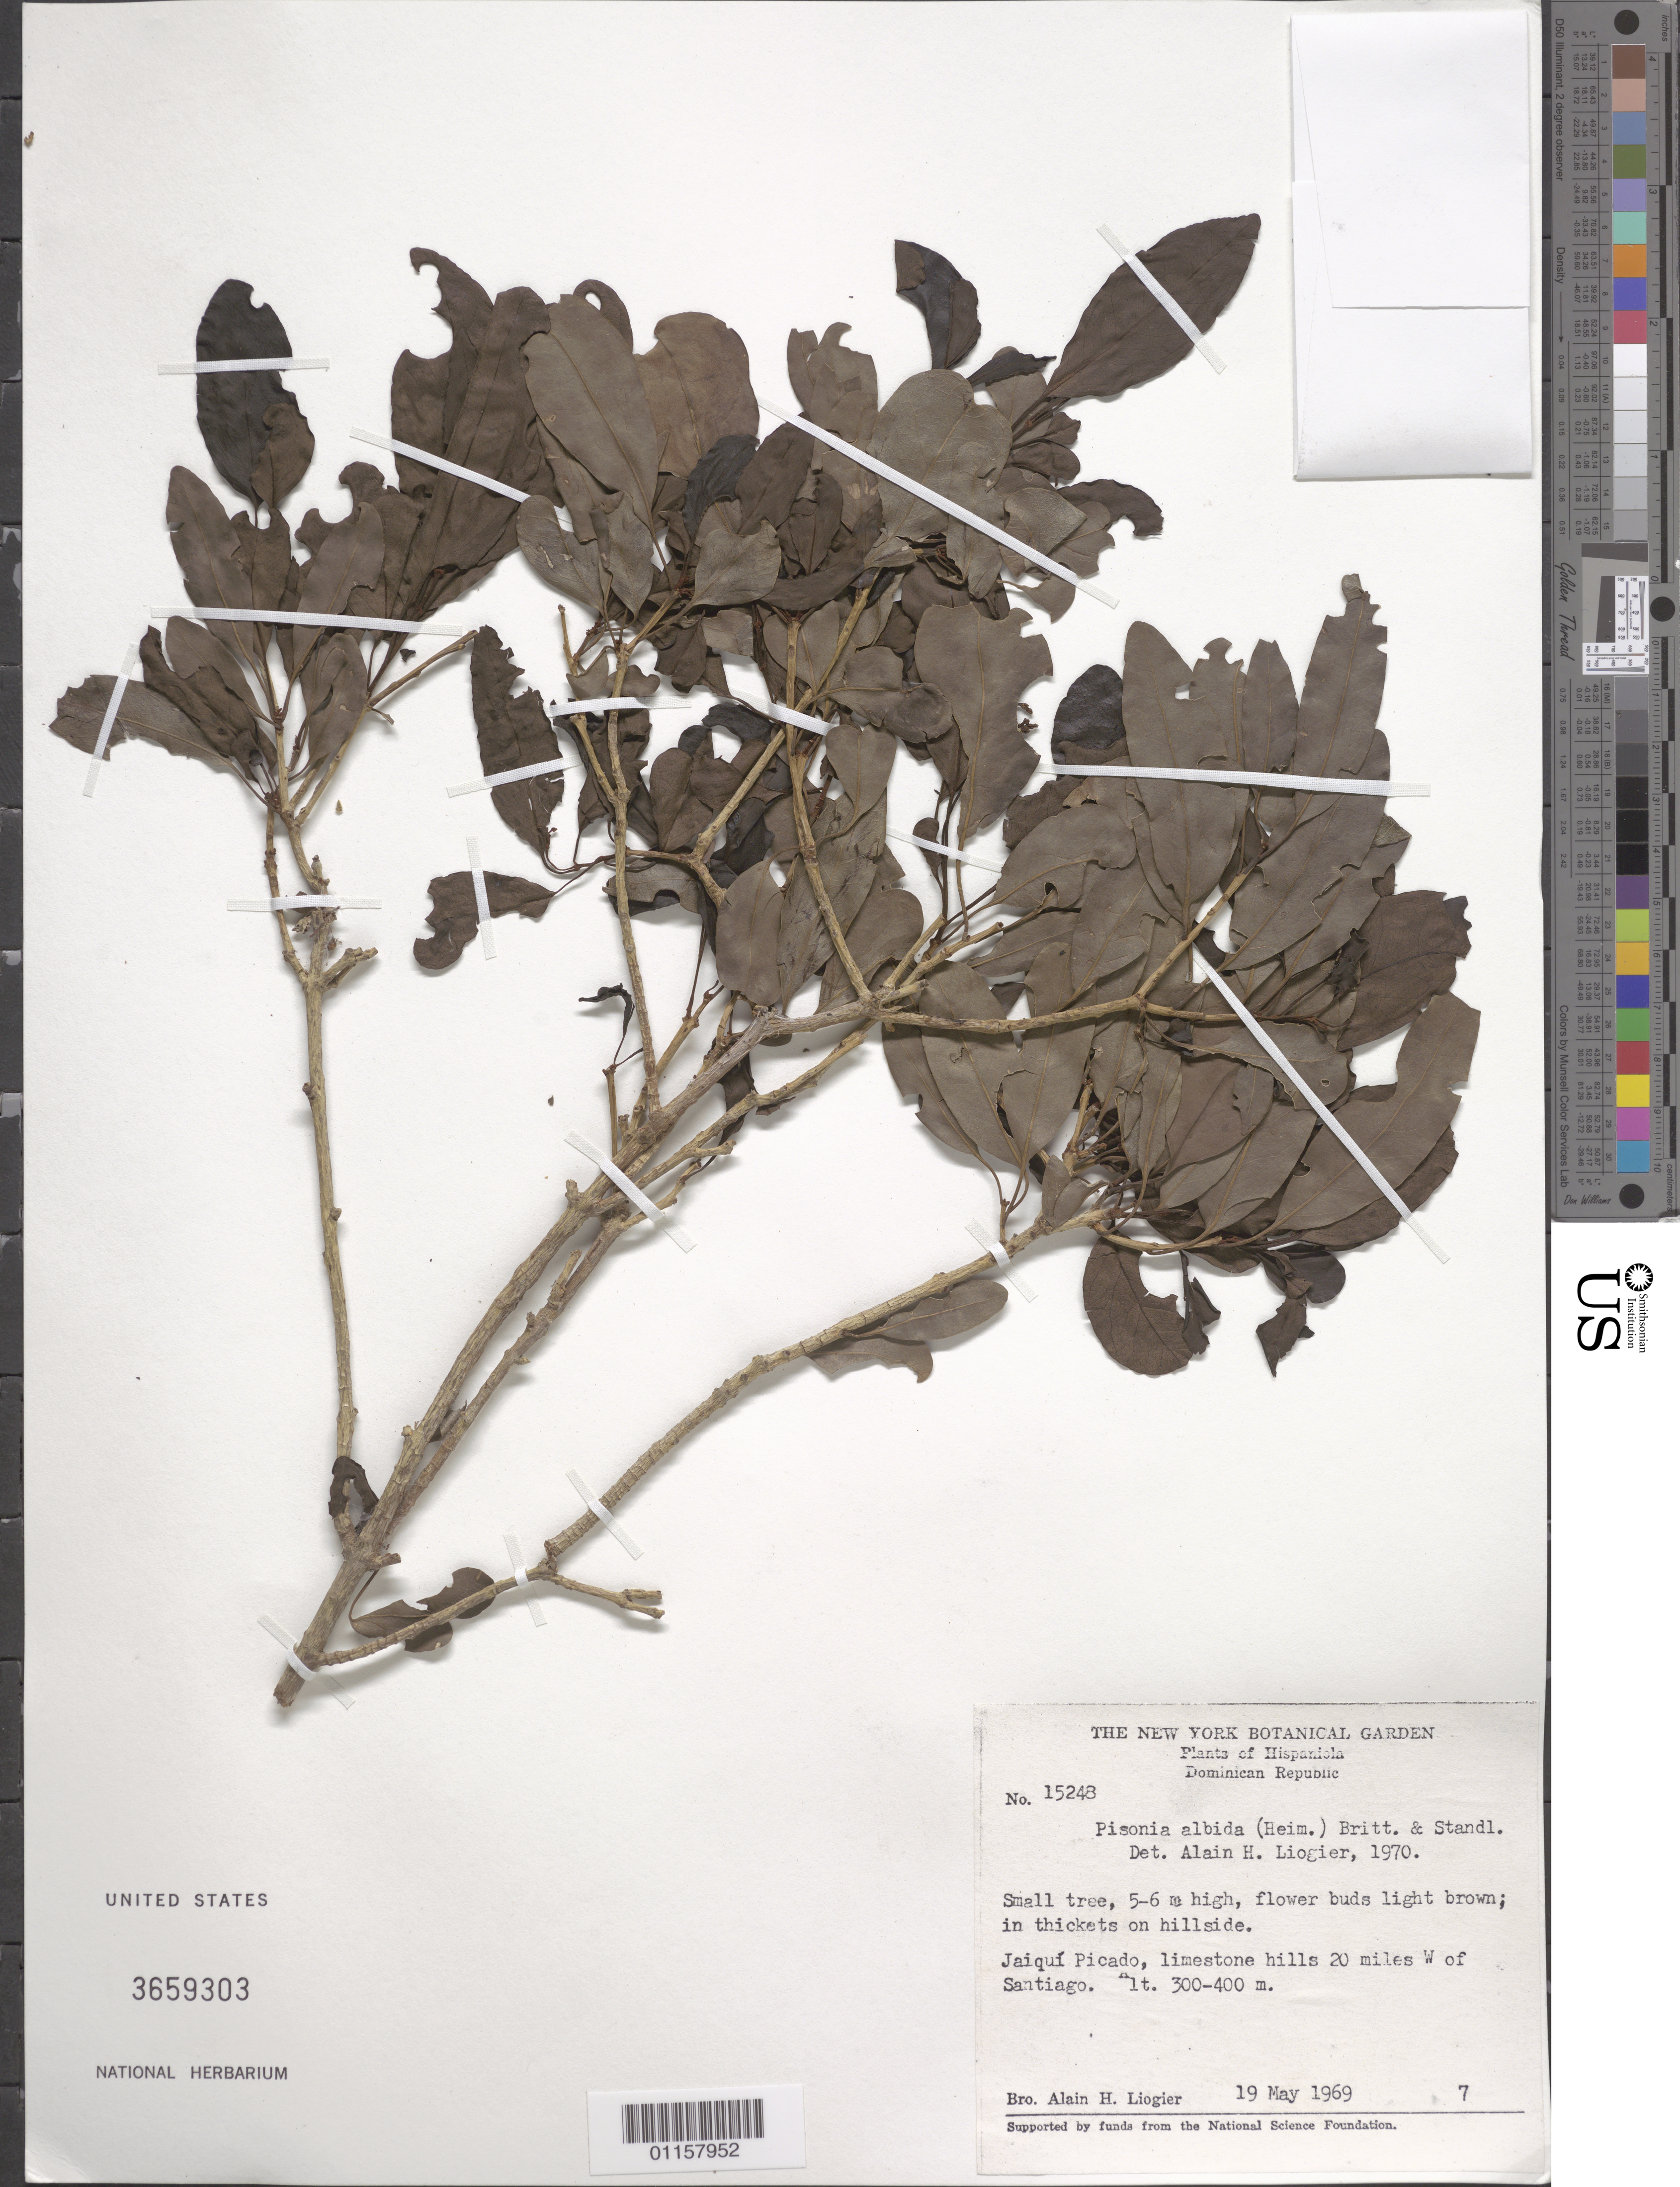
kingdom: Plantae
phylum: Tracheophyta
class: Magnoliopsida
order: Caryophyllales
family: Nyctaginaceae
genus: Pisonia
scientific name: Pisonia albida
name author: (Heimerl) Britton ex Standl.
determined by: Liogier, Alain H.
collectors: A. H. Liogier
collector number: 15248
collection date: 1969-05-19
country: Dominican Republic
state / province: Santiago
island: Hispaniola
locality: Jaiquí Picado, 20 miles W of Santiago.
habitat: Limestone hills. In thickets on hillside.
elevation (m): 300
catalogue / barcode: US 3659303